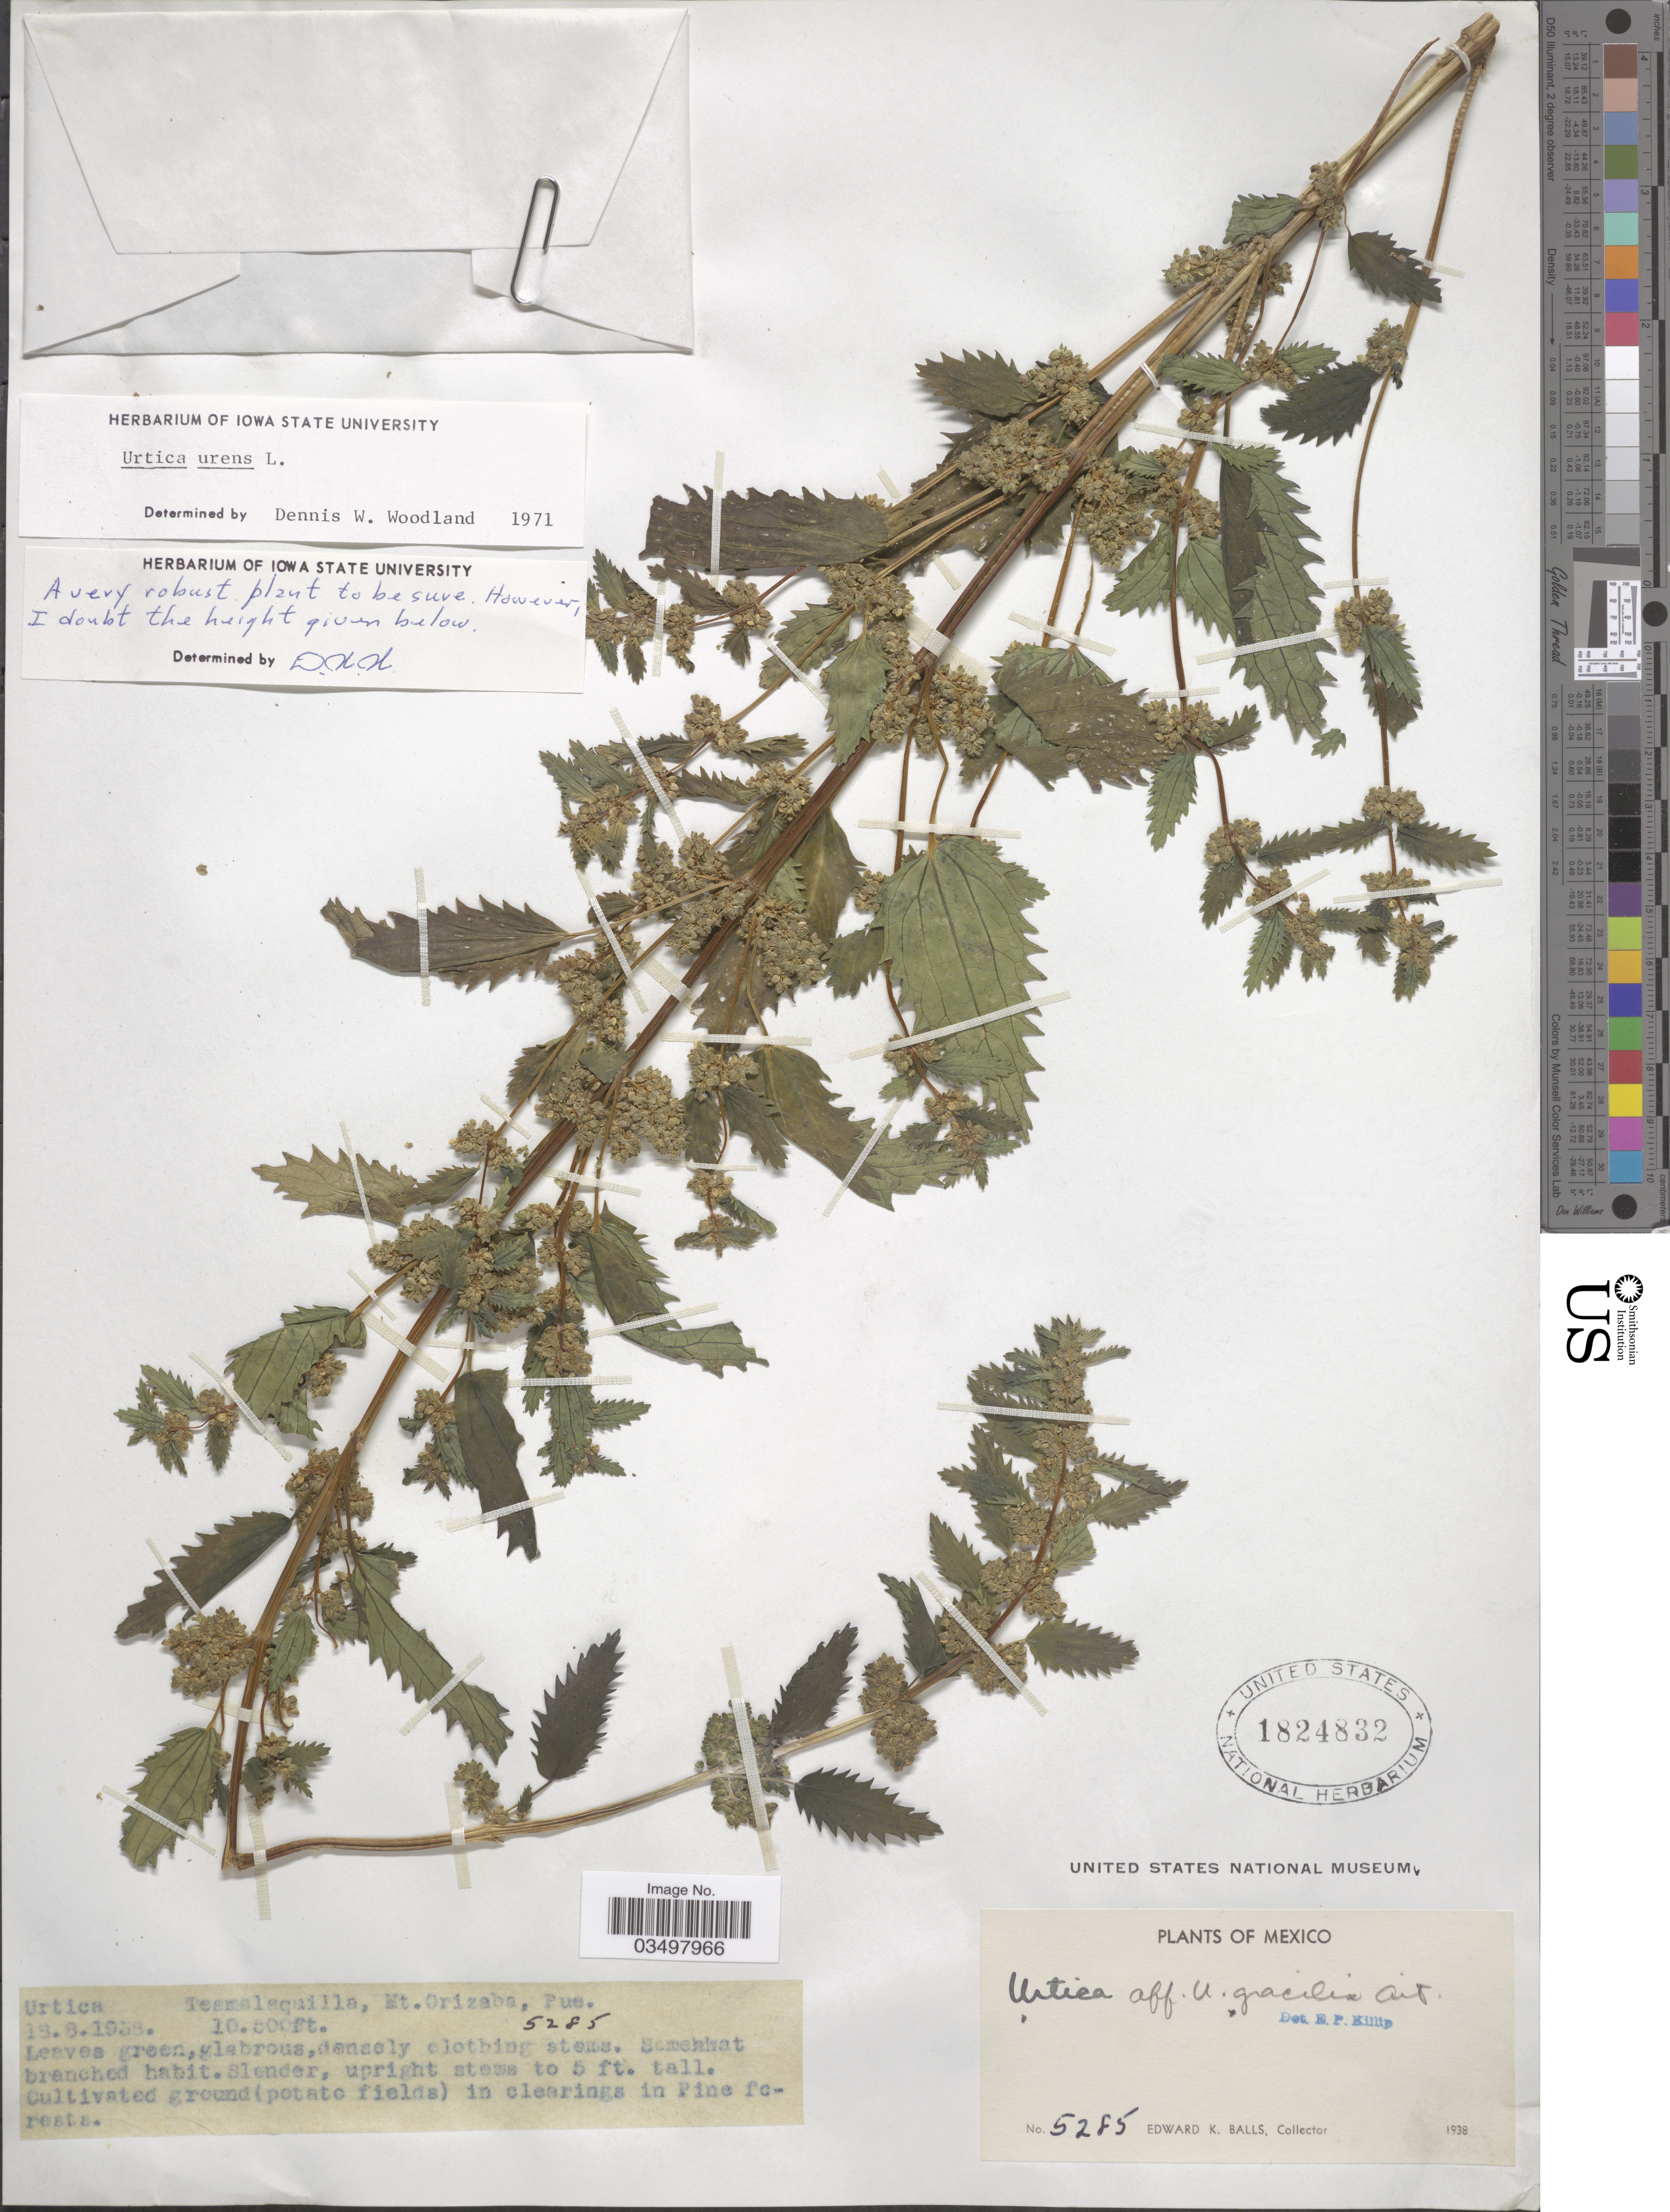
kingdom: Plantae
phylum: Tracheophyta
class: Magnoliopsida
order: Rosales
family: Urticaceae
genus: Urtica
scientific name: Urtica urens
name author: L.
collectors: E. K. Balls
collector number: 5285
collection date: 1938-08-18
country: Mexico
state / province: Puebla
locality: Texmalaquilla, Mt. Orizaba, Pue.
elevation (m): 3200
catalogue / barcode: US 1824832